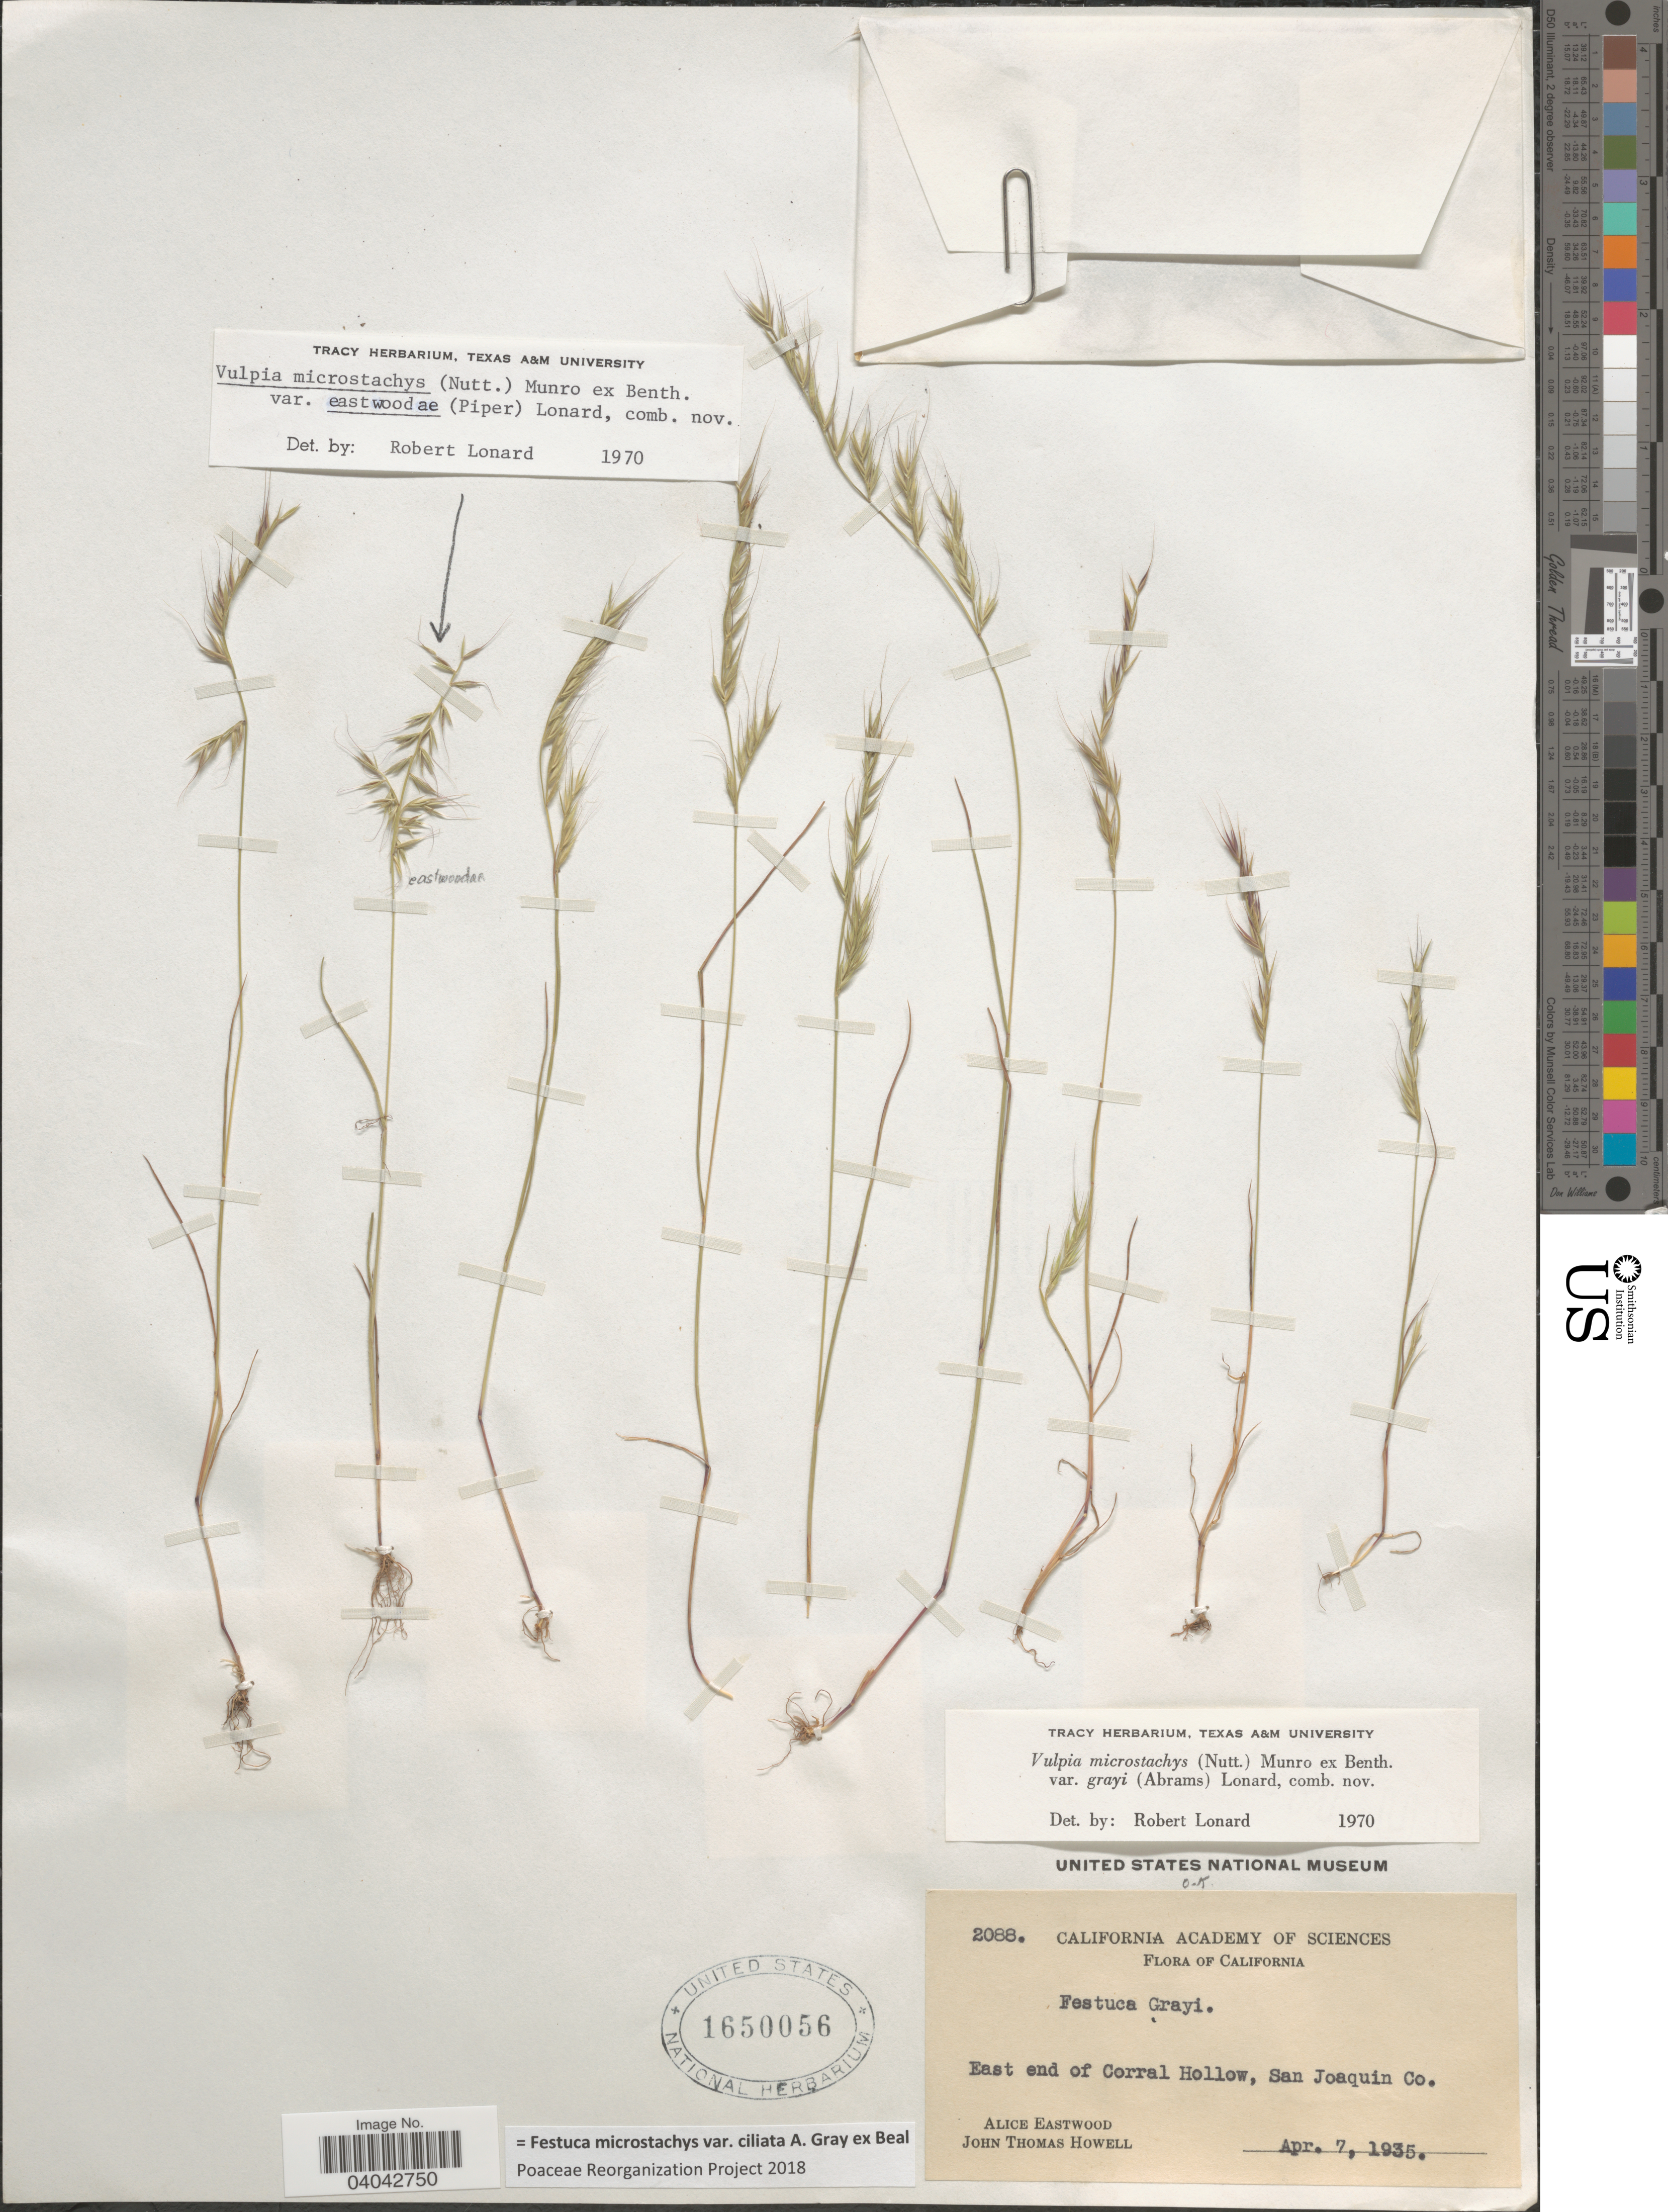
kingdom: Plantae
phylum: Tracheophyta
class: Liliopsida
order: Poales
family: Poaceae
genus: Festuca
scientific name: Festuca microstachys var. ciliata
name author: A. Gray ex W.J. Beal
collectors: A. Eastwood & J. T. Howell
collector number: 2088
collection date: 1935-04-07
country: United States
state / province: California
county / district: San Joaquin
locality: East end of Corral Hollow, San Joaquin Co.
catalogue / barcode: US 1650056